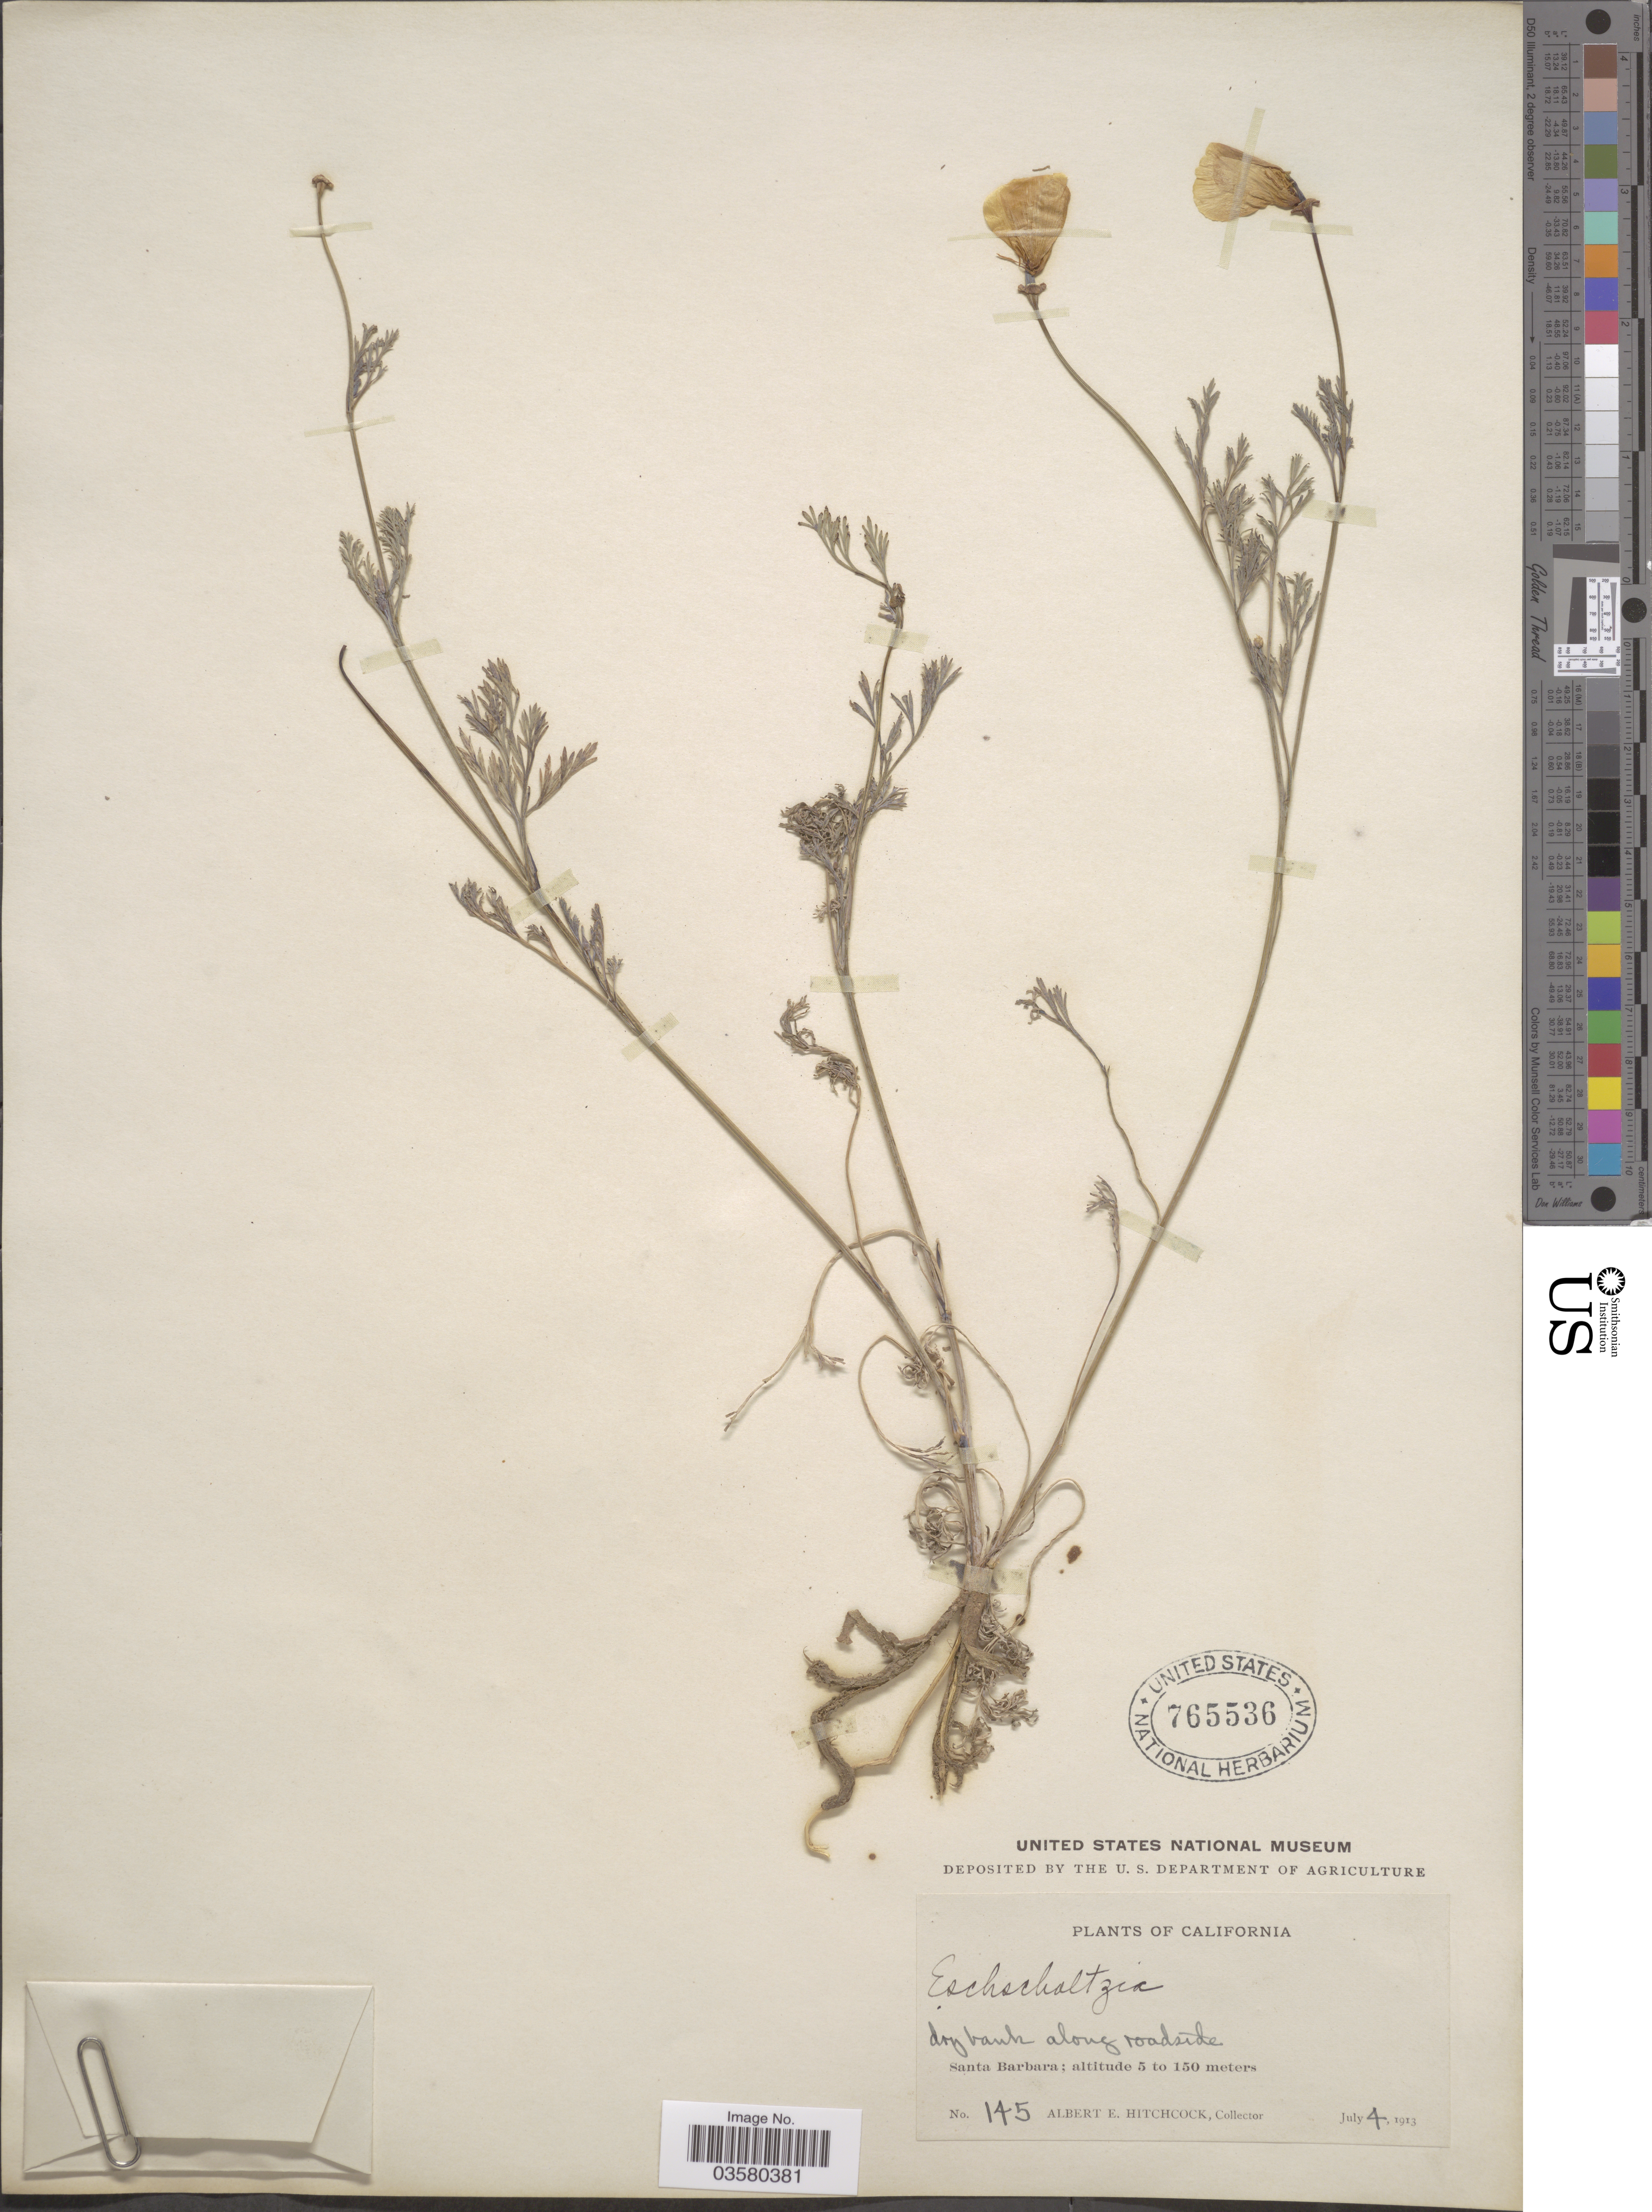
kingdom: Plantae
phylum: Tracheophyta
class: Magnoliopsida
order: Ranunculales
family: Papaveraceae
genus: Eschscholzia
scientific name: Eschscholzia californica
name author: Cham.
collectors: A. Hitchcock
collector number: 145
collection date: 1913-07-04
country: United States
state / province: California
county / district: Santa Barbara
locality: Santa Barbara.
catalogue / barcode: US 765536